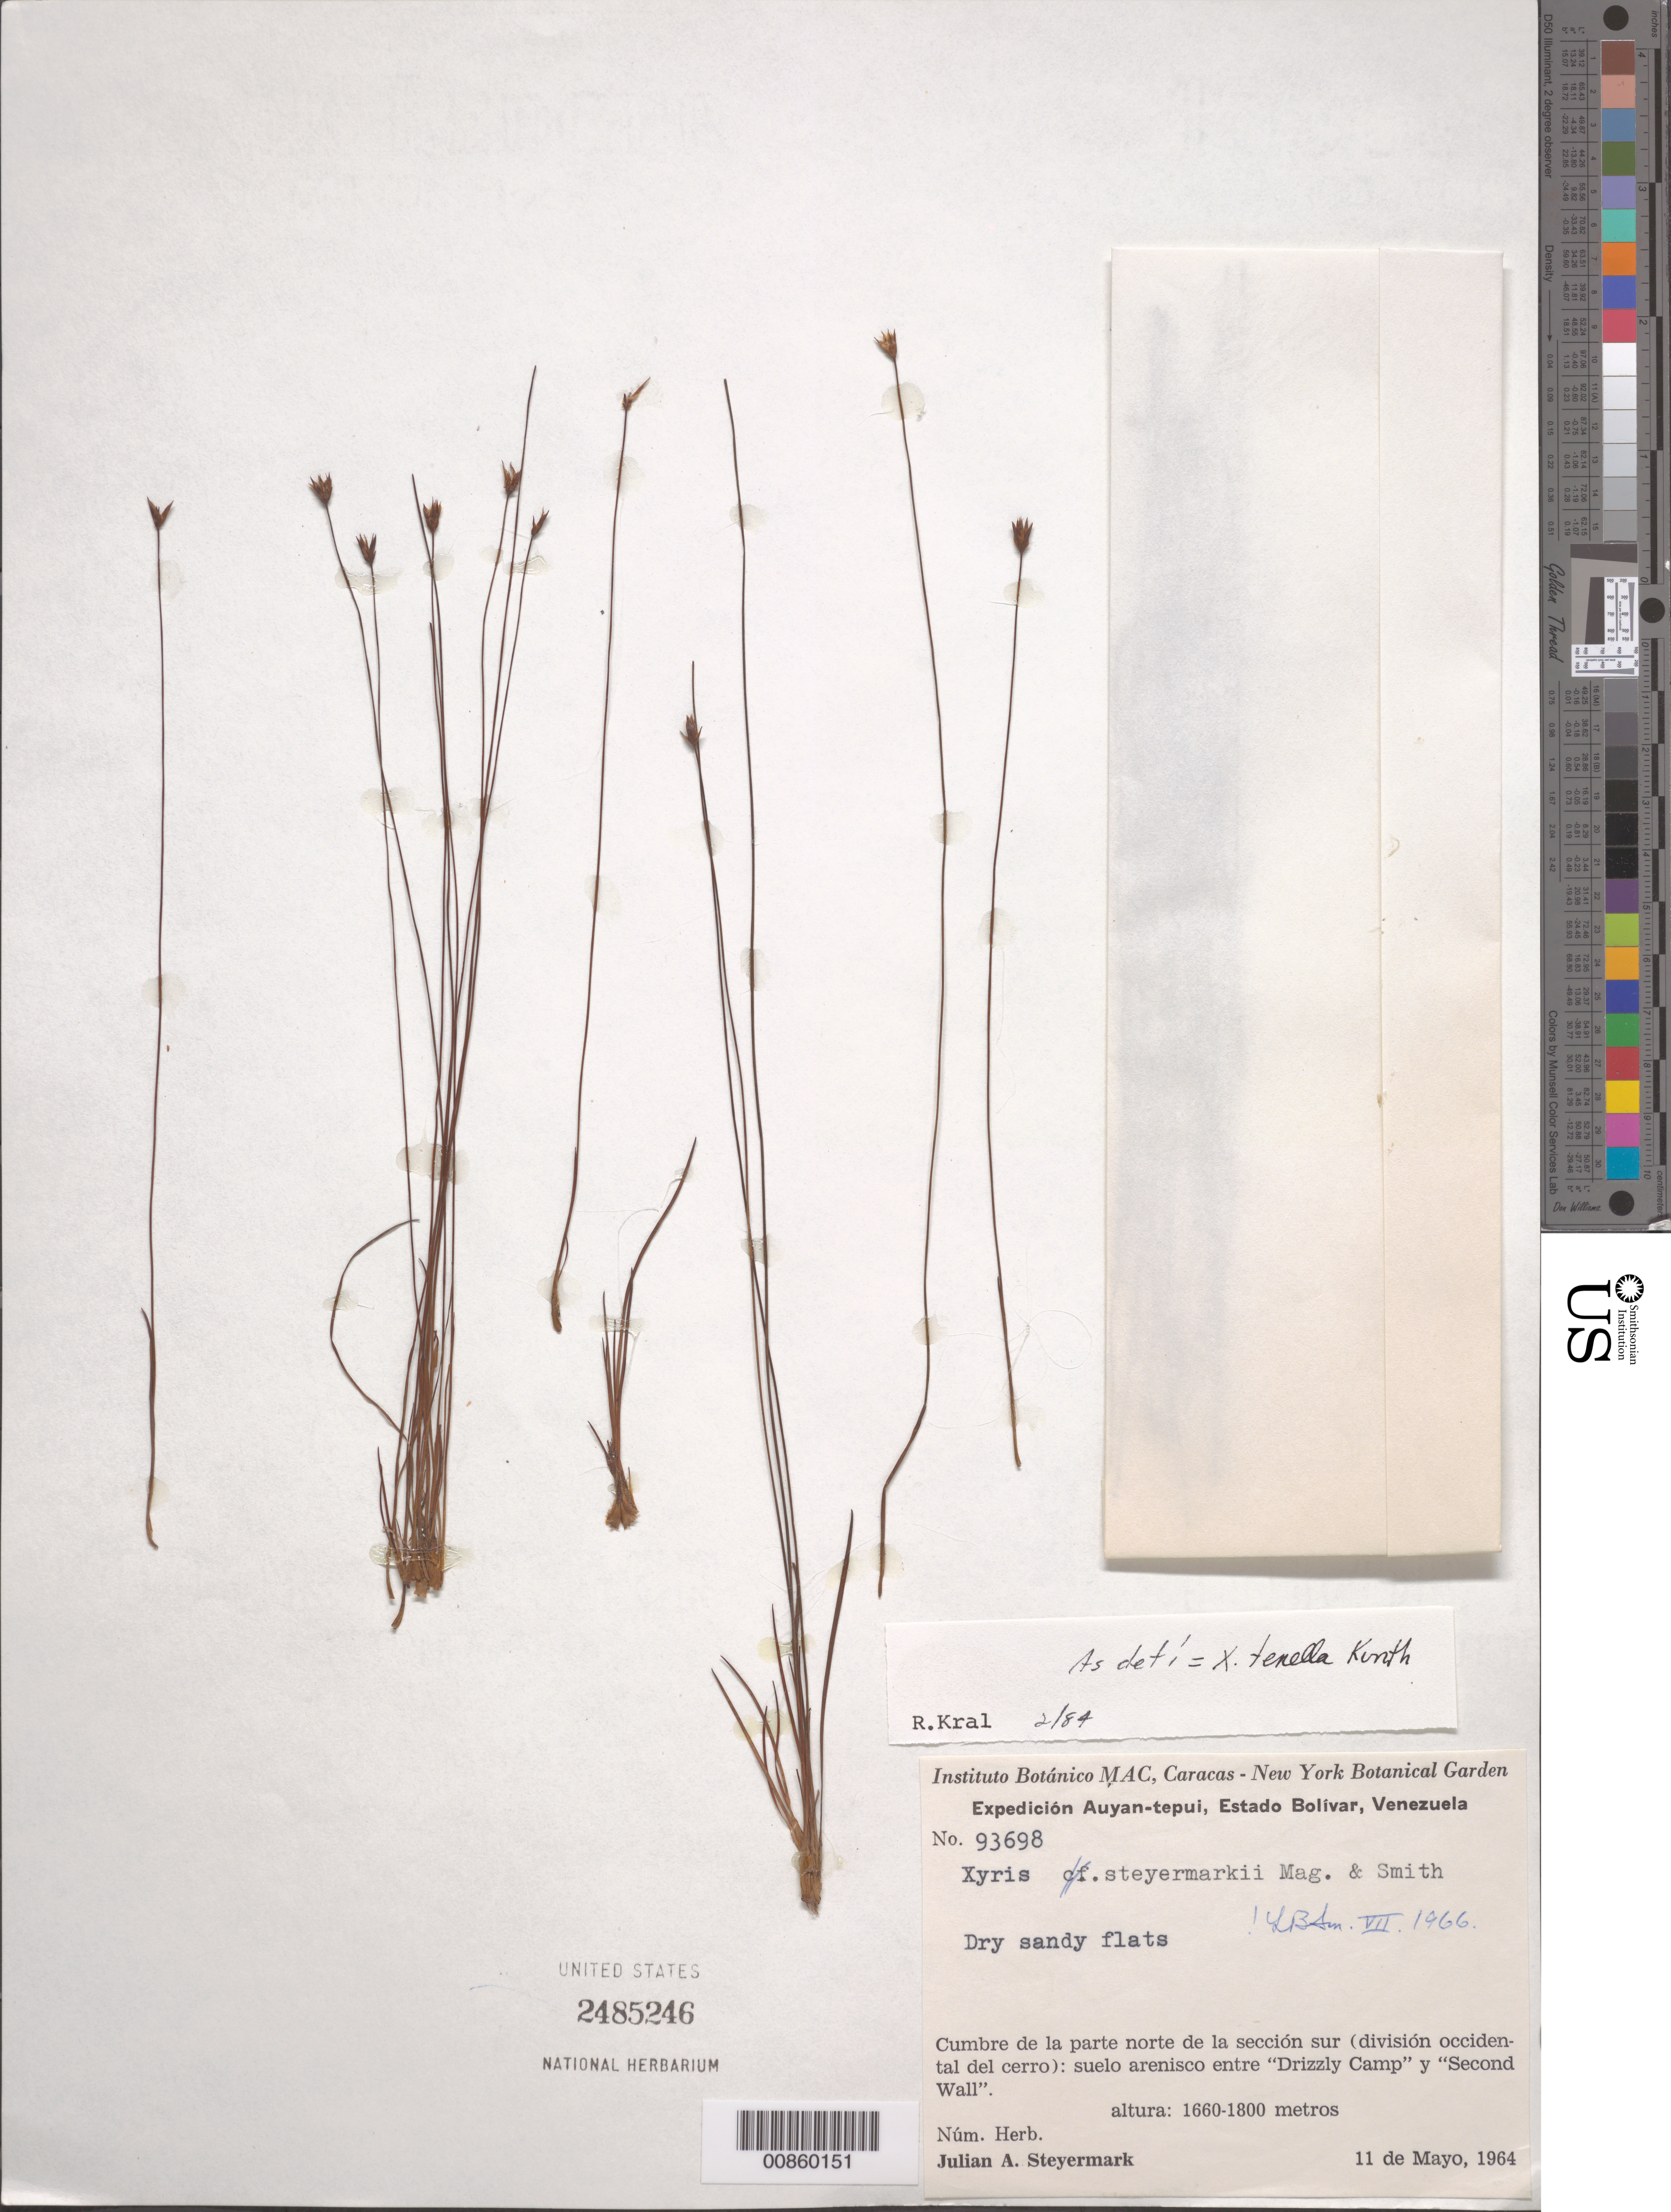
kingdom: Plantae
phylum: Tracheophyta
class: Liliopsida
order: Poales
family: Xyridaceae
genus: Xyris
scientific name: Xyris tenella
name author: Kunth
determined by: Kral, Robert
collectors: J. Steyermark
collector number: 93698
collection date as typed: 11-May-64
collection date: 1964-05-11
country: Venezuela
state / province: Bolívar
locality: Auyan-tepuí, cumbre de la parte norte de la sección sur (div. occidental del cerro): entre "Drizzly Camp" y "Second Wall"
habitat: Suelo arenisco; dry sandy flats.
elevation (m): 1660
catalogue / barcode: US 2485246